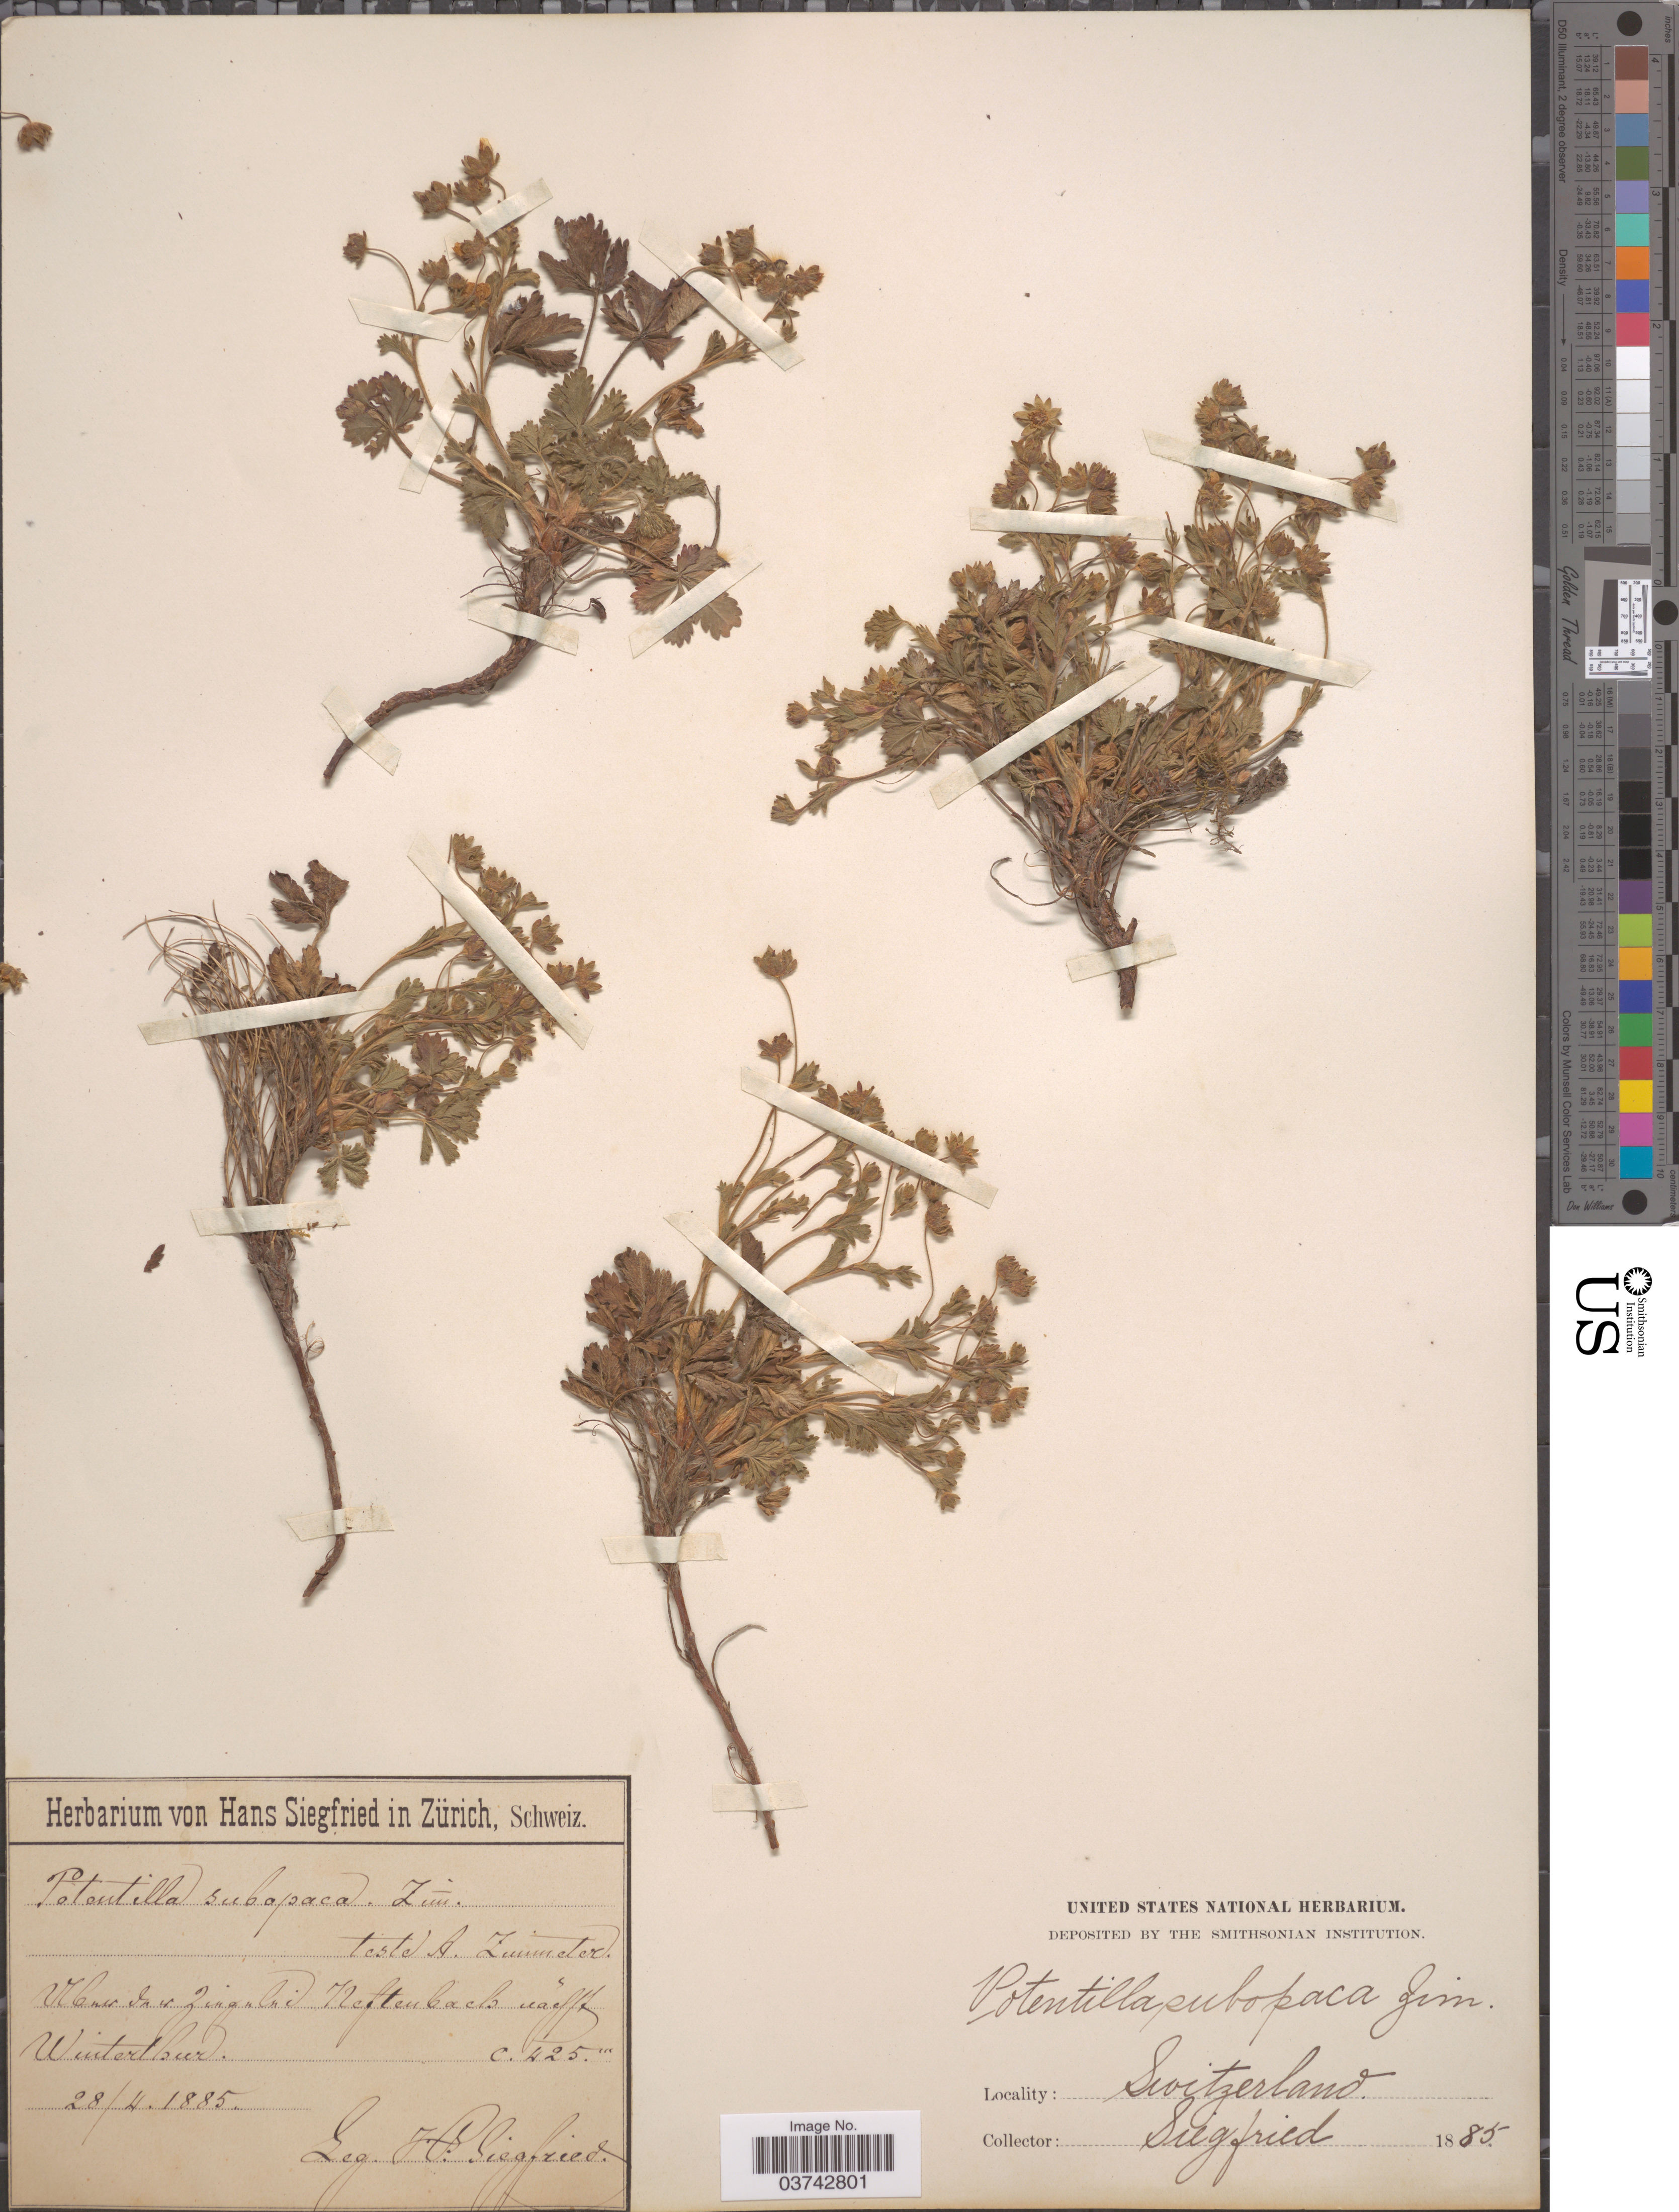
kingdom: Plantae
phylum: Tracheophyta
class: Magnoliopsida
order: Rosales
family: Rosaceae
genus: Potentilla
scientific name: Potentilla subopaca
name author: Zimmeter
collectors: H. Siegfried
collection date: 1885-04-28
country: Switzerland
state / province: Zürich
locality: Neftenbach. Winterthur.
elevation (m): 425